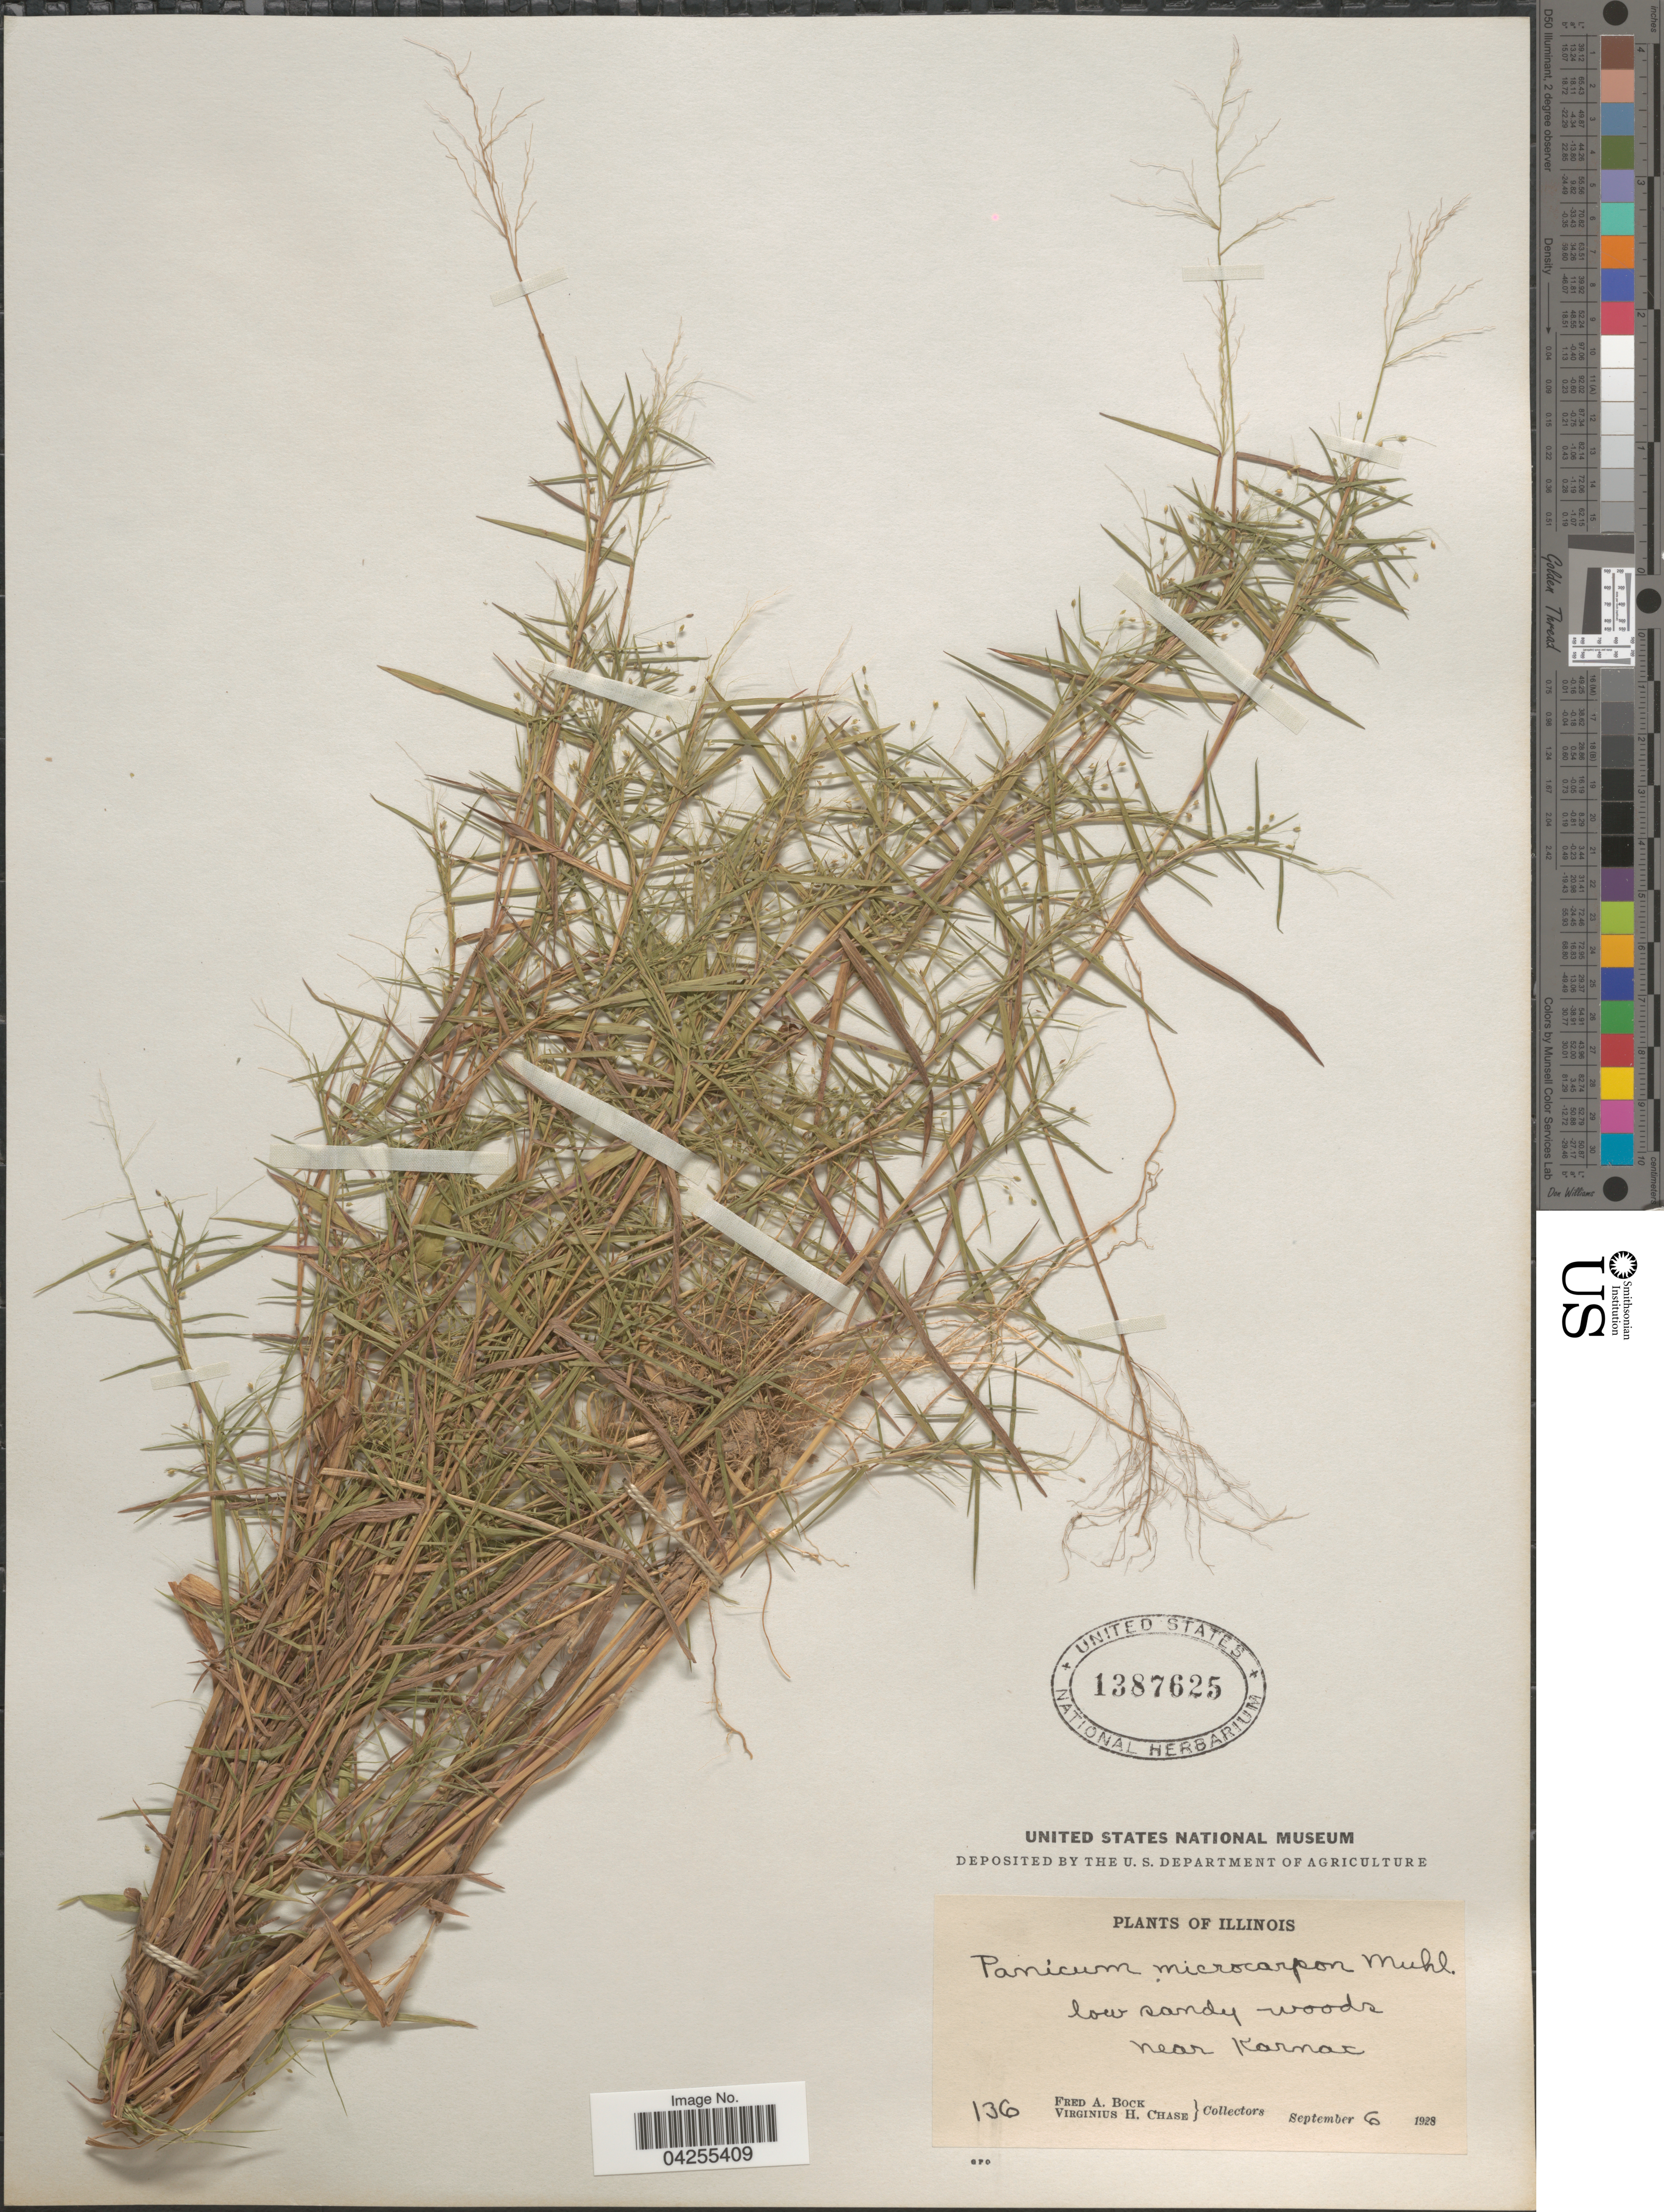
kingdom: Plantae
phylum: Tracheophyta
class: Liliopsida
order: Poales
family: Poaceae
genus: Dichanthelium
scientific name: Dichanthelium dichotomum var. dichotomum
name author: (L.) Gould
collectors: F. Bock & V. H. Chase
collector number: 136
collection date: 1928-09-06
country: United States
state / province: Illinois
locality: Low sandy woods near Karnac.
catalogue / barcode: US 1387625